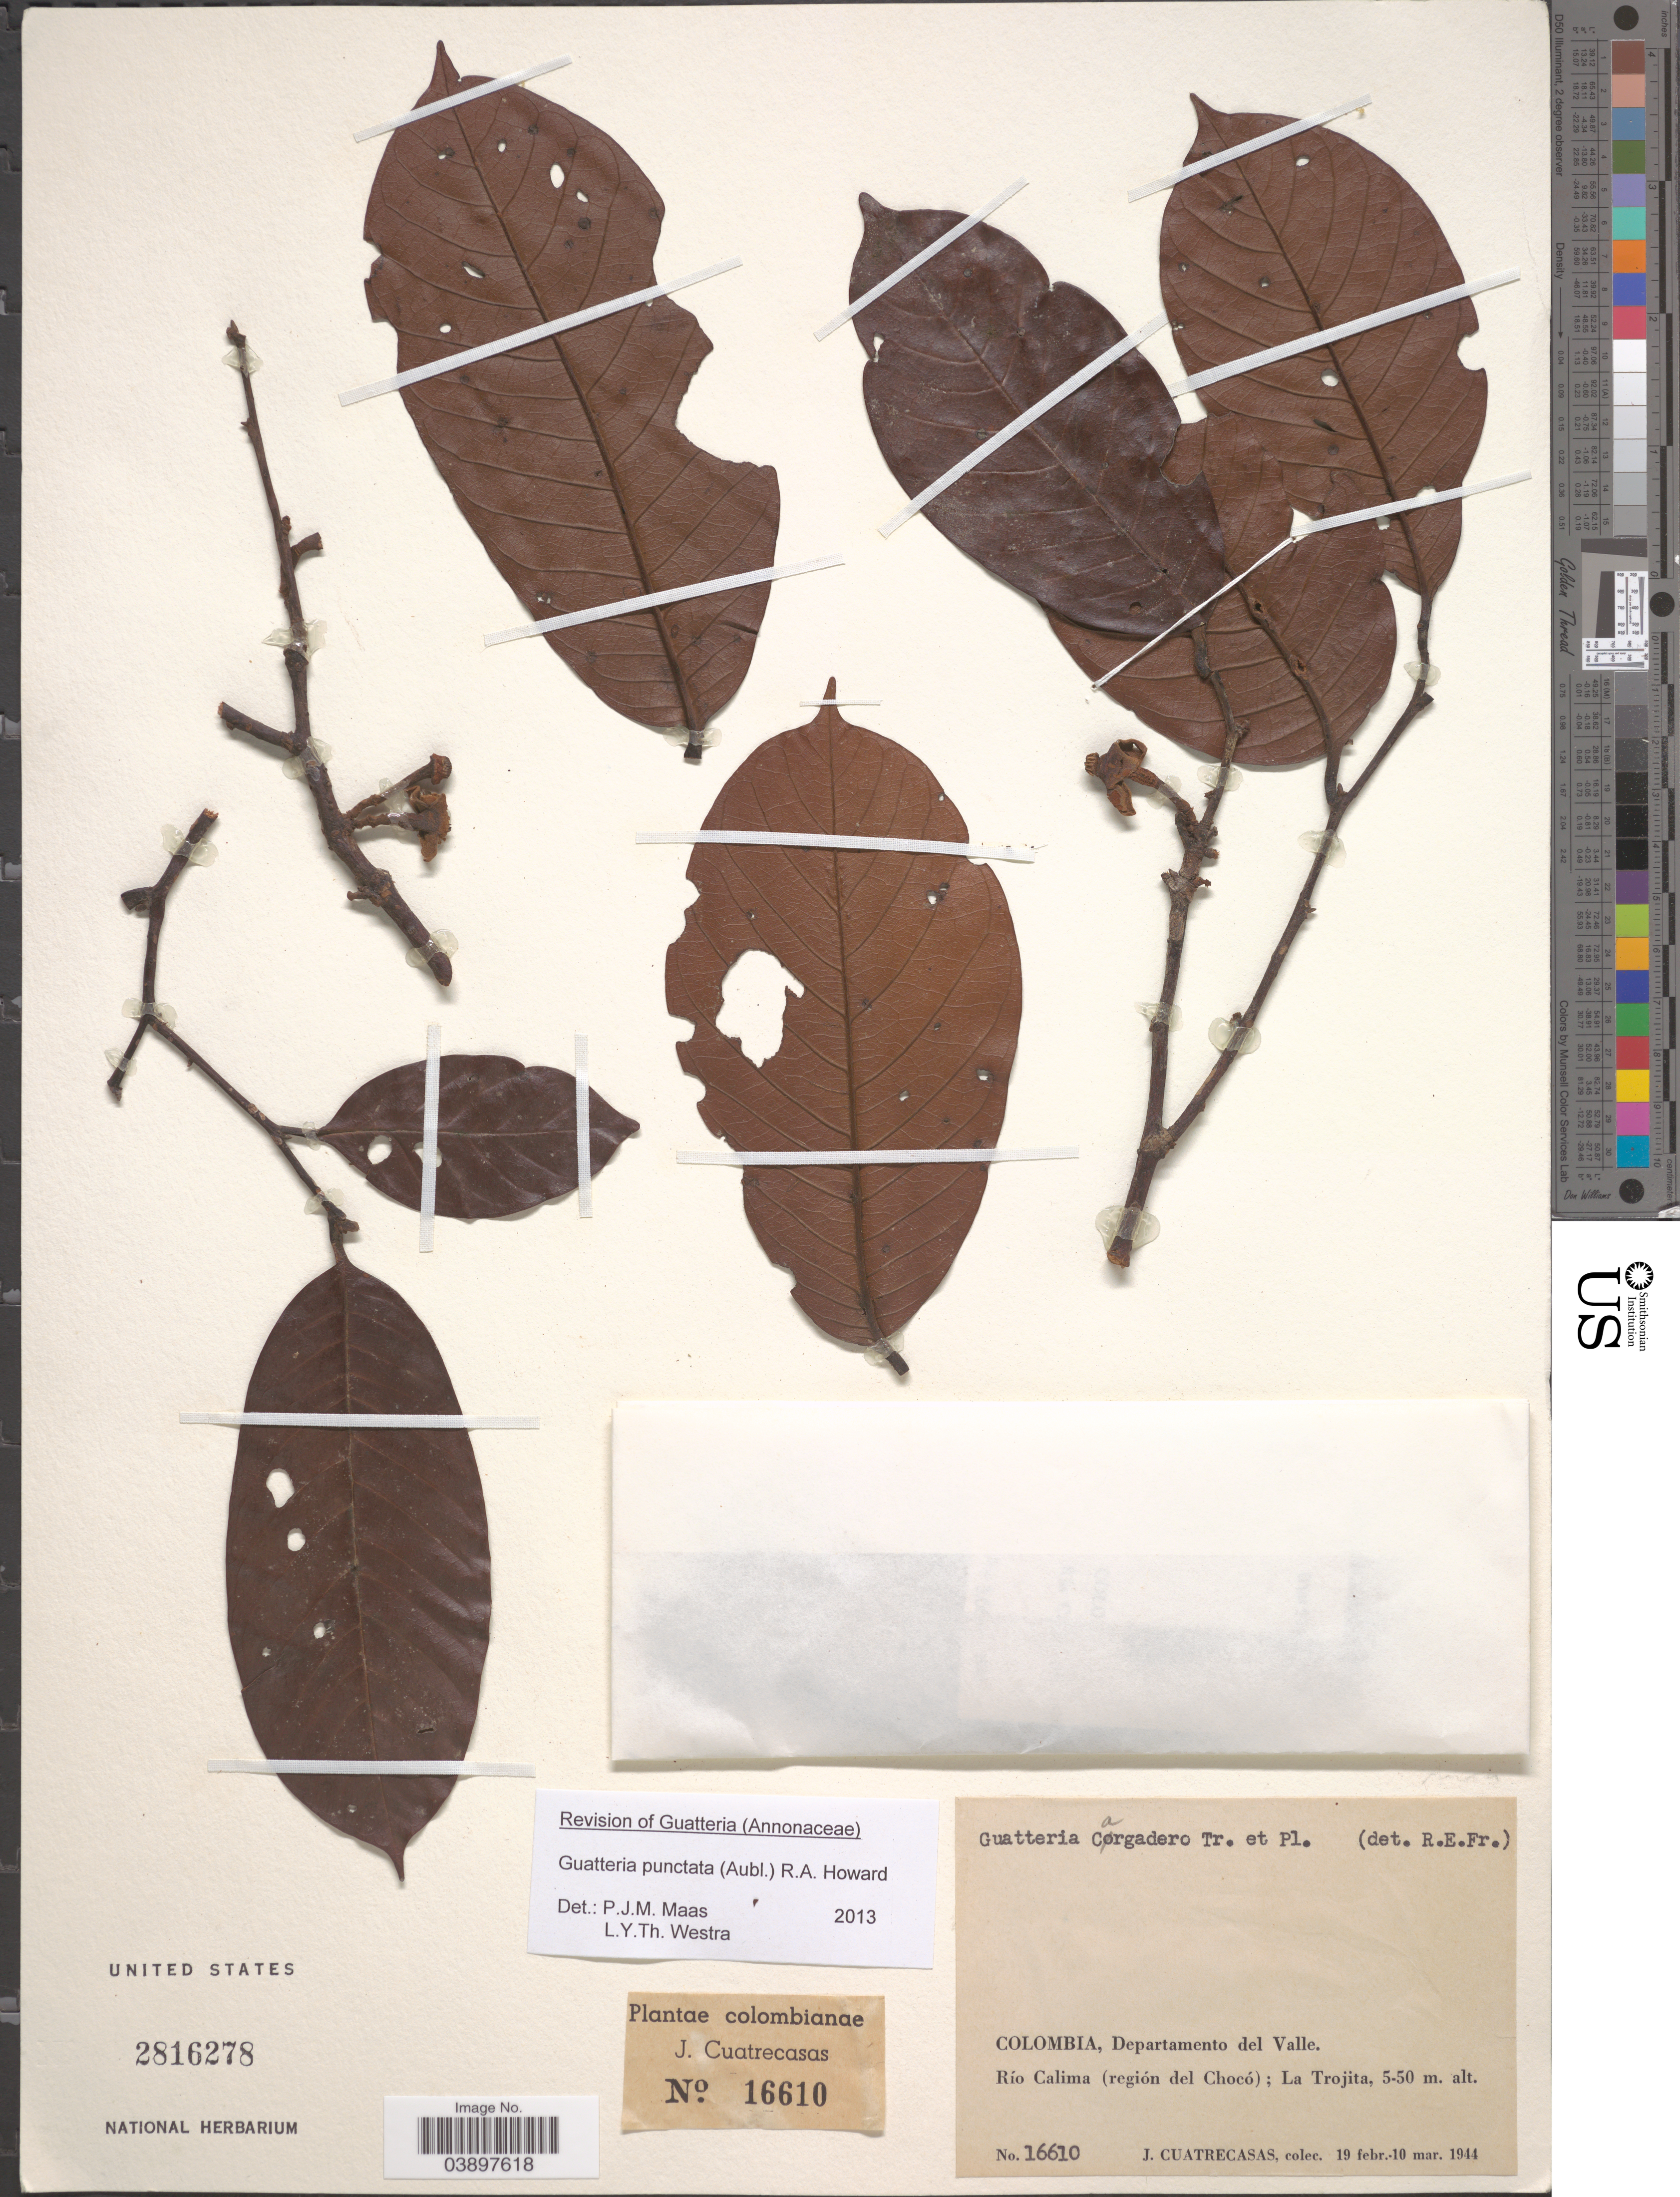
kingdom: Plantae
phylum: Tracheophyta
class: Magnoliopsida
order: Magnoliales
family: Annonaceae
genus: Guatteria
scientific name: Guatteria punctata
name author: (Aubl.) R.A. Howard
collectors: J. Cuatrecasas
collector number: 16610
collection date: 1944-02-19/1944-03-10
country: Colombia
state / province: Valle del Cauca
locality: Departamento del Valle. Río Calima (región del Chocó); La Trojita.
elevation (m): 5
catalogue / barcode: US 2816278